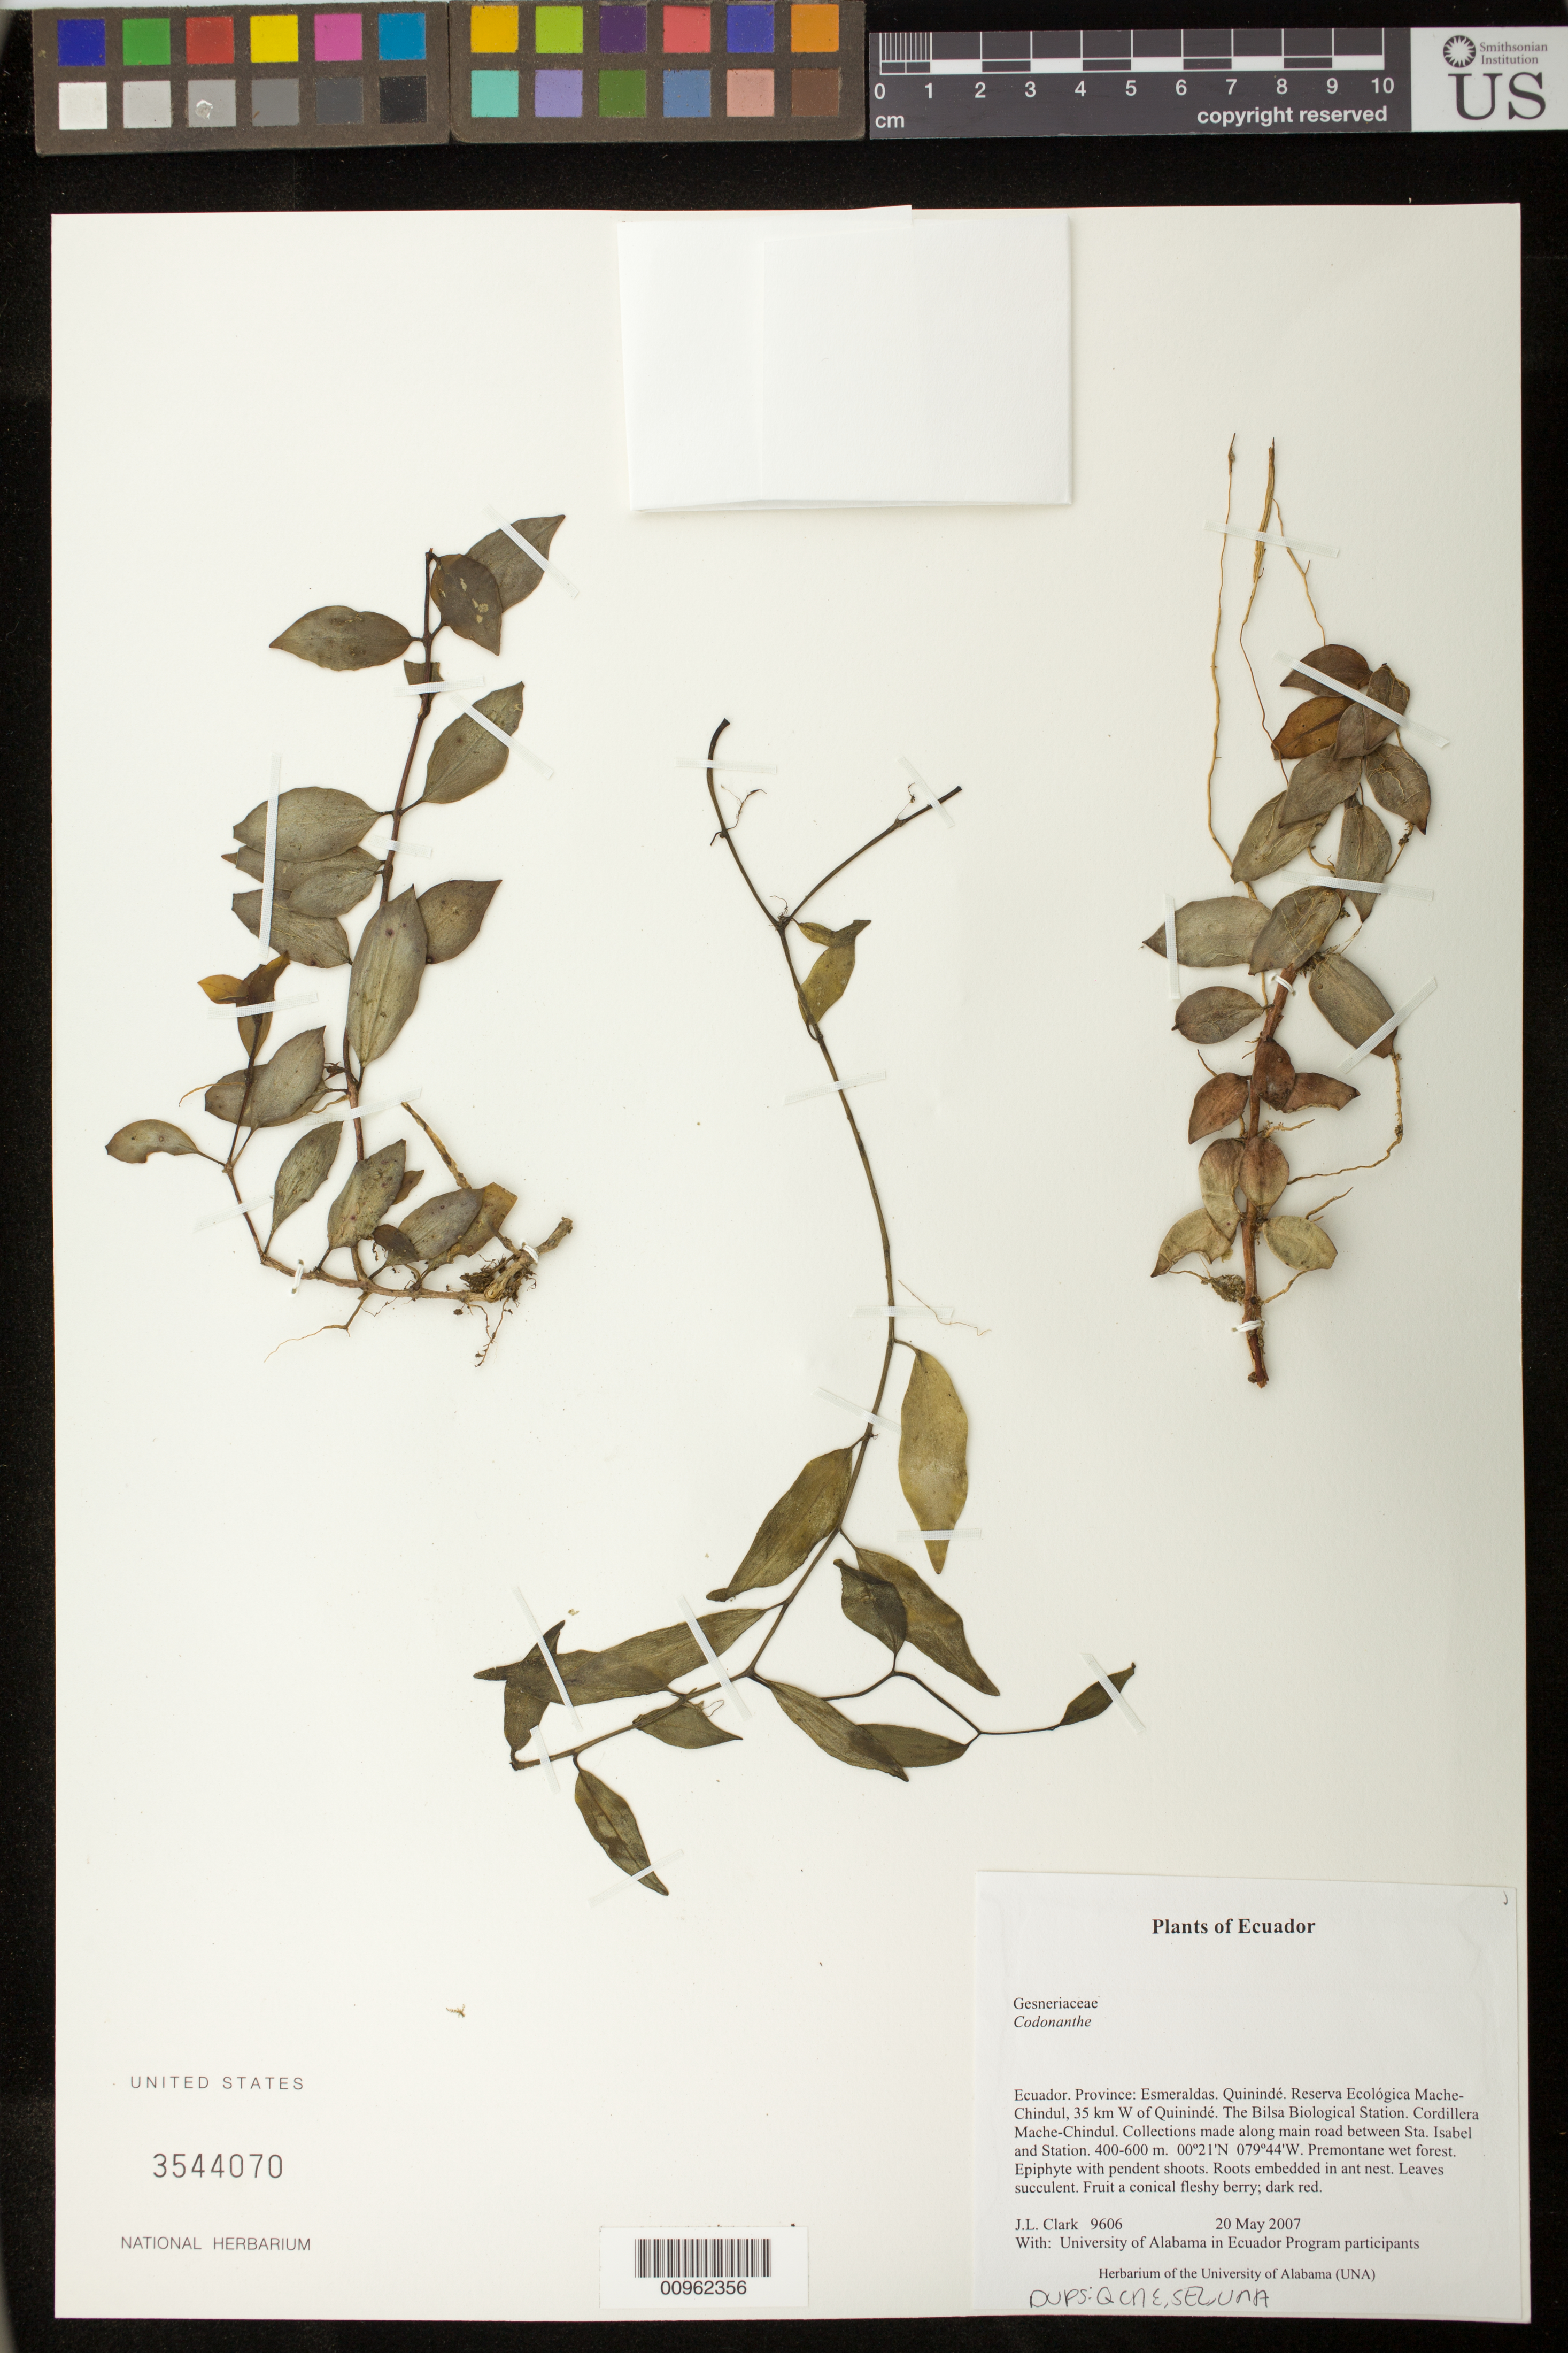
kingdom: Plantae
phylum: Tracheophyta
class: Magnoliopsida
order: Lamiales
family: Gesneriaceae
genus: Codonanthe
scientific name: Codonanthe sp.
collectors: J. L. Clark & University of Alabama in Ecuador Program participants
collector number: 9606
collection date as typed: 20 May 2007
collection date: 2007-05-20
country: Ecuador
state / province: Esmeraldas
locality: Quinindé. Reserva Ecológica Mache-Chindul, 35 km W of Quinindé. The Bilsa Biological Station. Cordillera Mache-Chindul. Collections made along main road between Sta. Isabel and Station.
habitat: Premontane wet forest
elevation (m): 400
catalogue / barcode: US 3544070